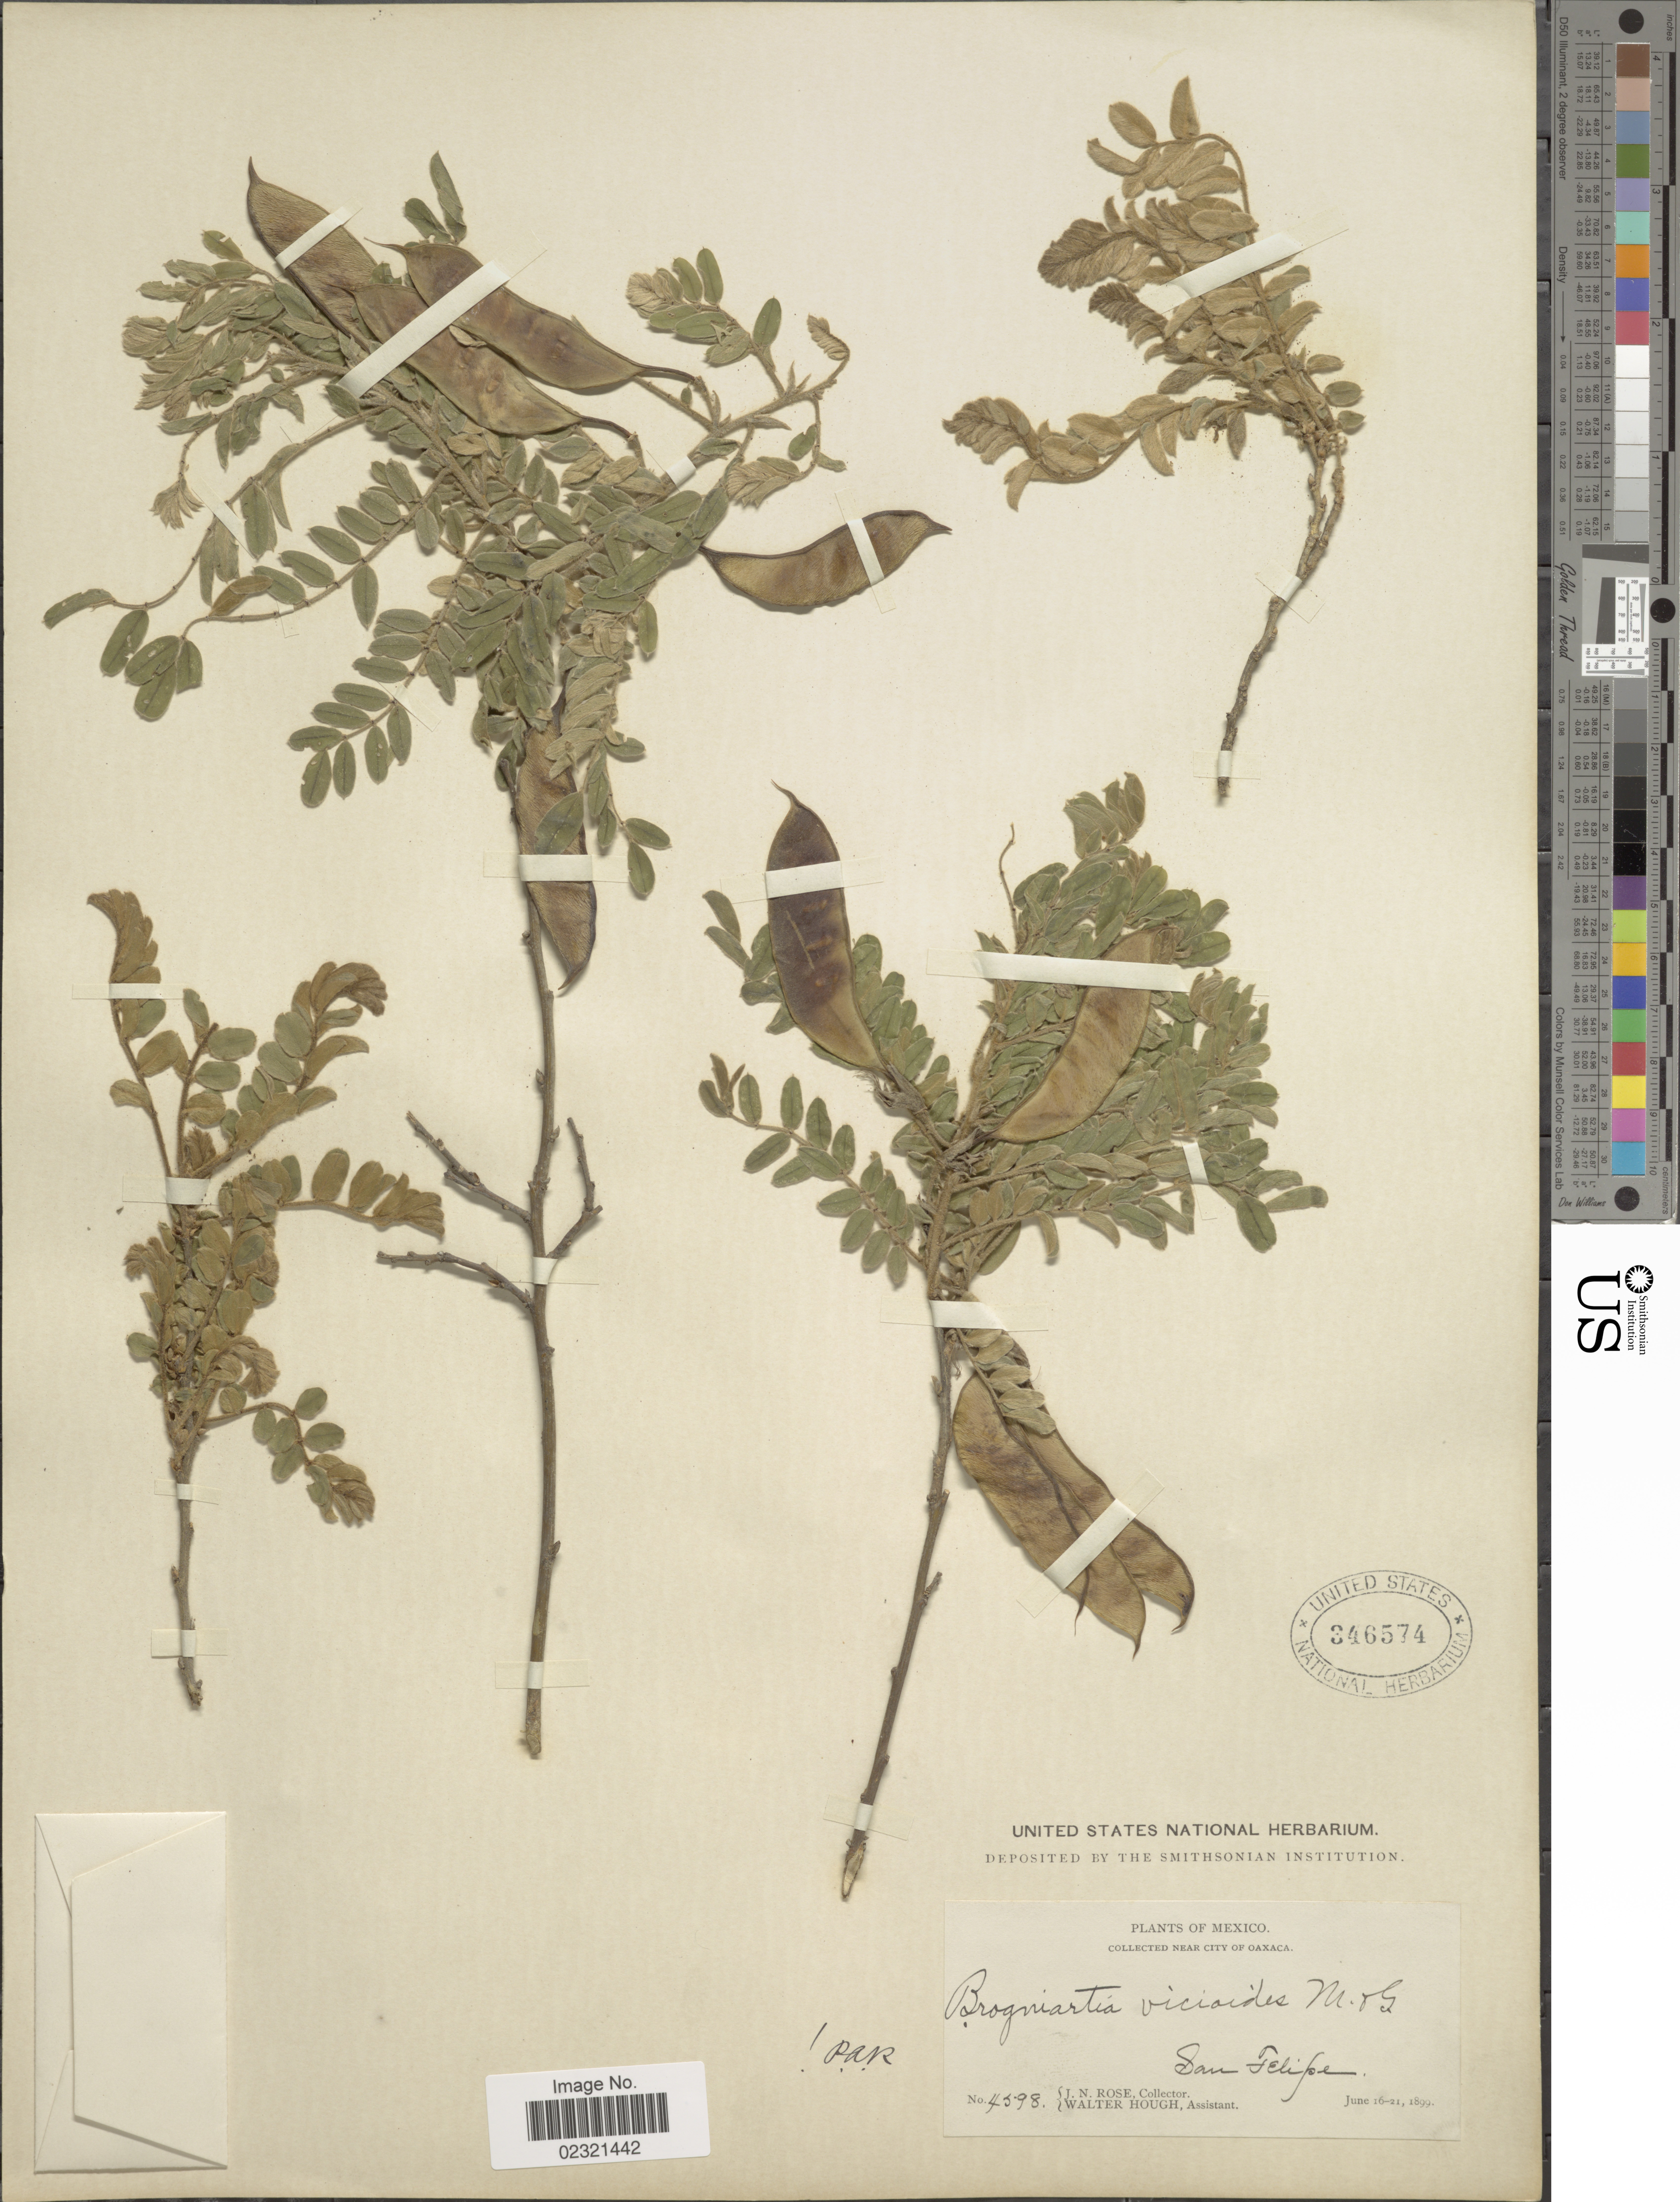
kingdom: Plantae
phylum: Tracheophyta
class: Magnoliopsida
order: Fabales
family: Fabaceae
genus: Brongniartia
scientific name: Brongniartia vicioides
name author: M. Martens & Galeotti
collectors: J. N. Rose & W. Hough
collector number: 4598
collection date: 1899-06-16/1899-06-21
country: Mexico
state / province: Oaxaca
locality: Near city of Oaxaca. San Felipe.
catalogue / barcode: US 346574